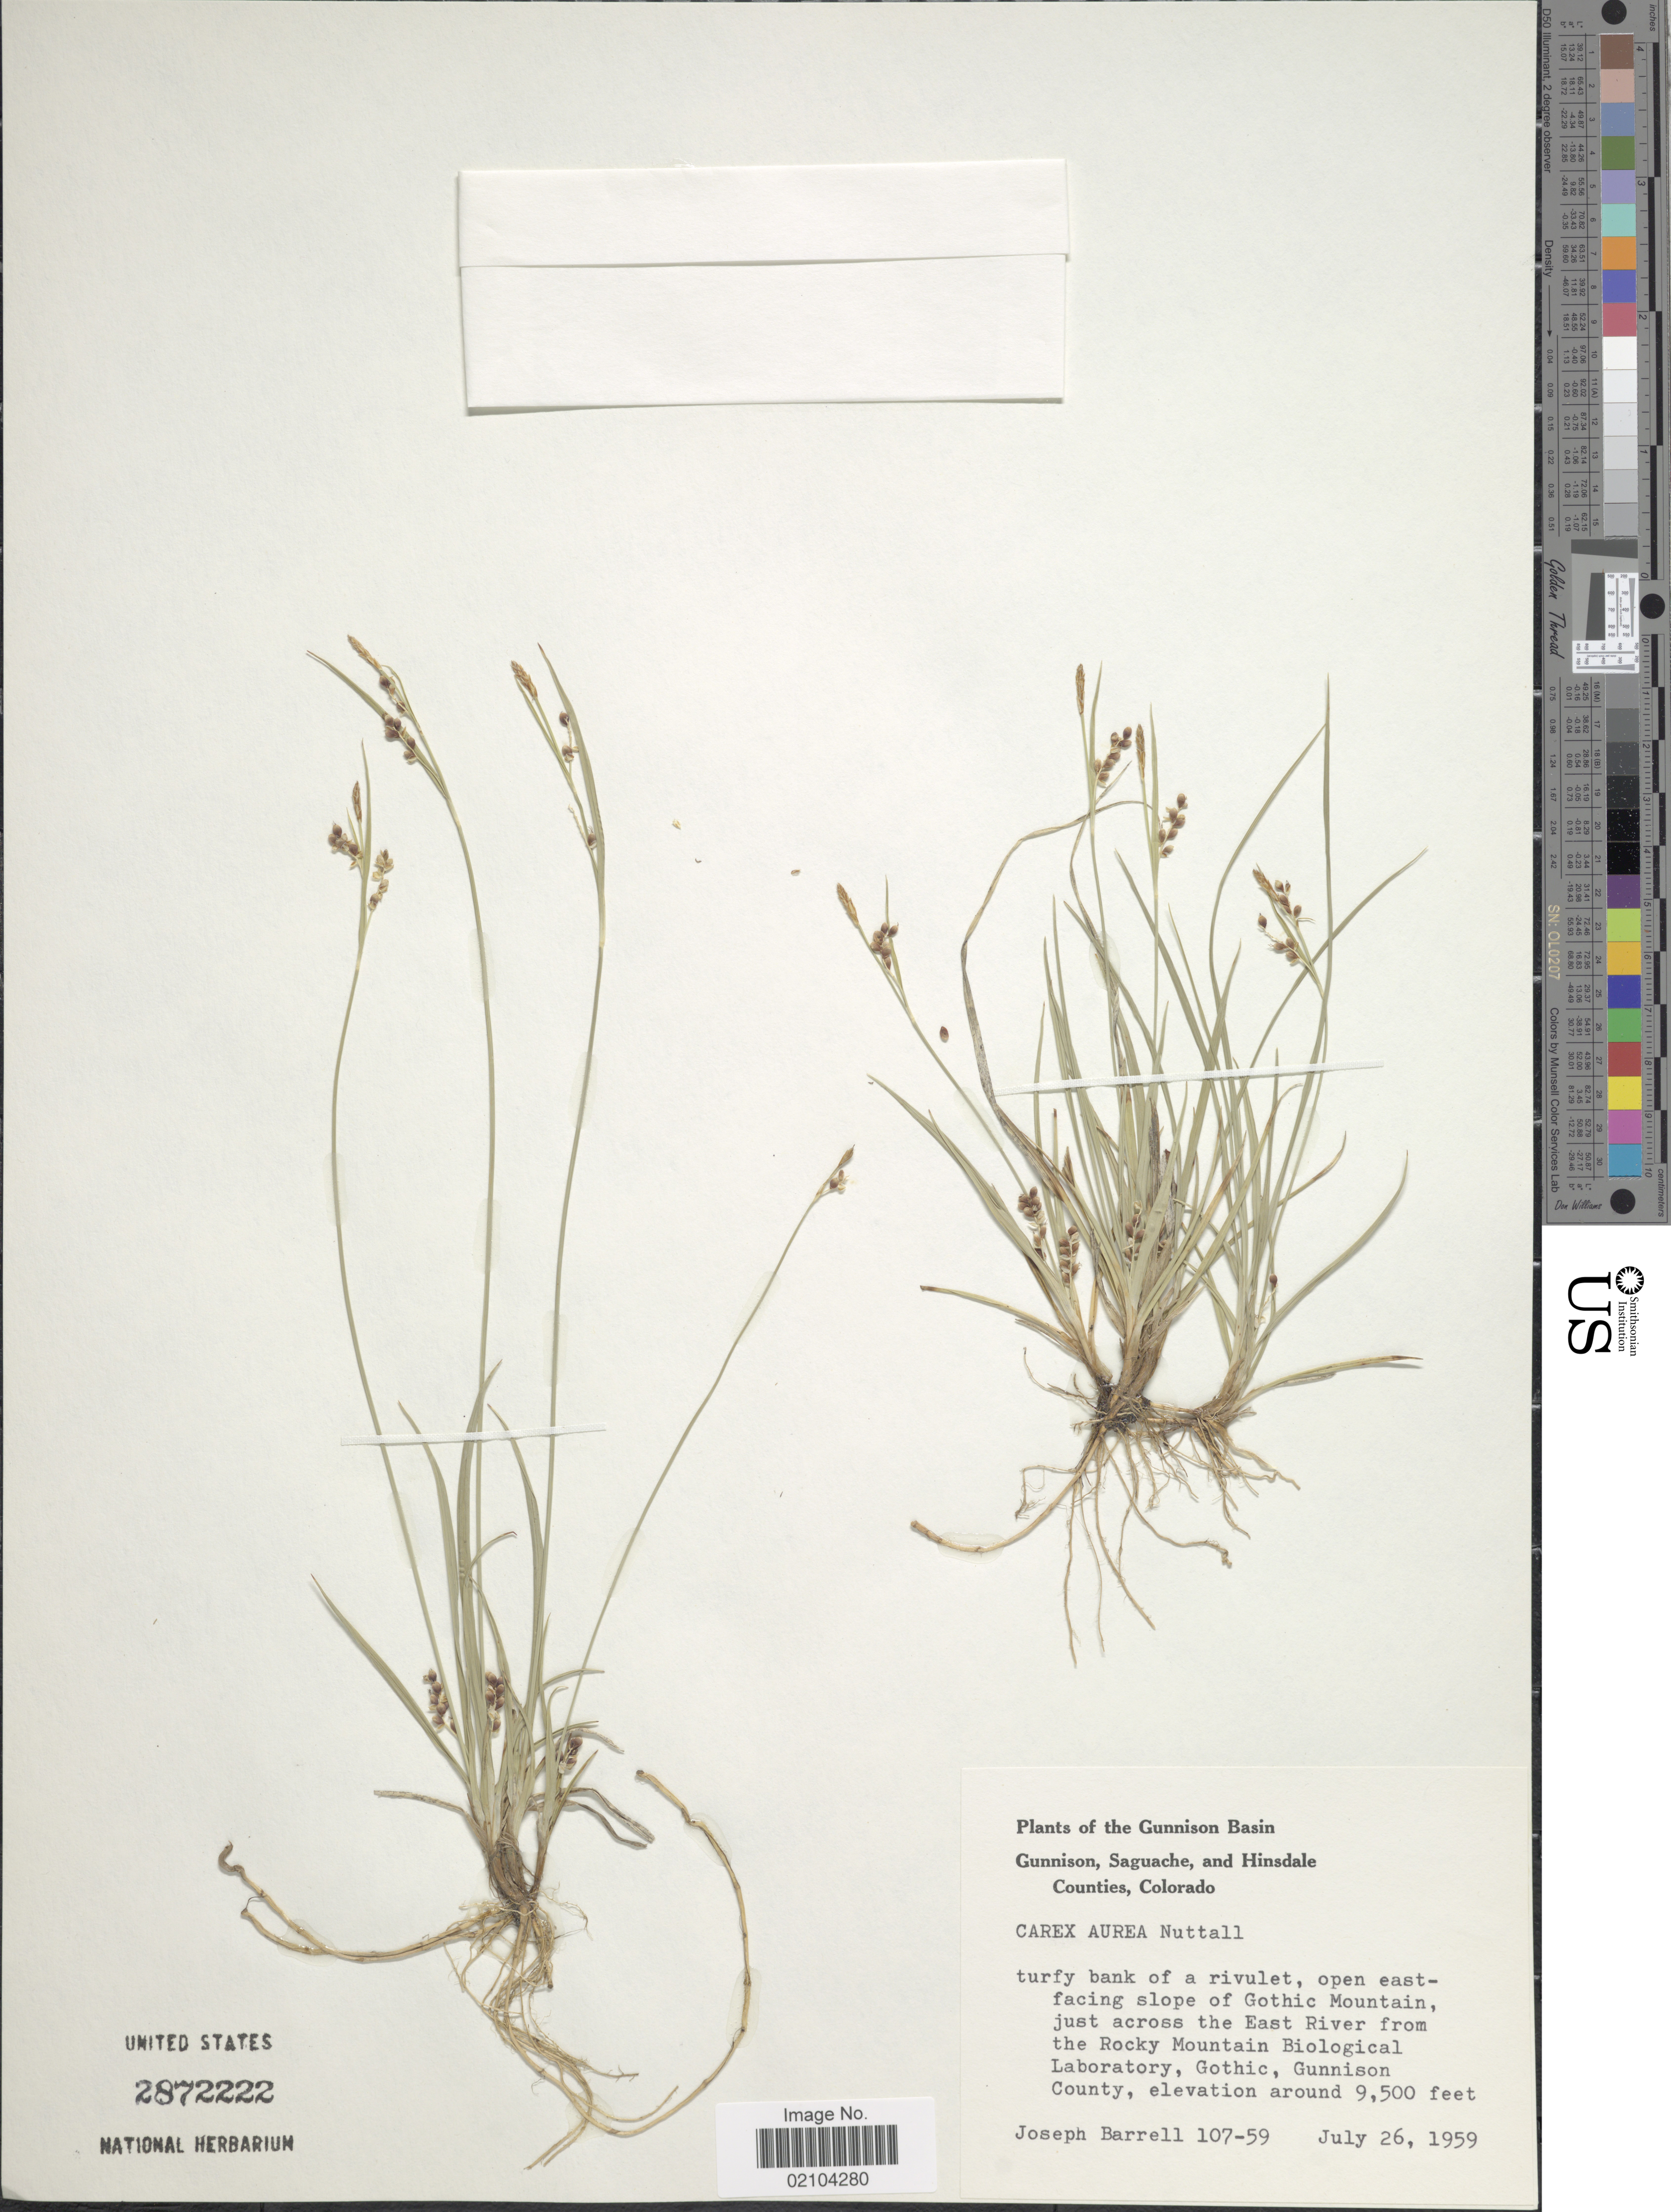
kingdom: Plantae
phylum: Tracheophyta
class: Liliopsida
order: Poales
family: Cyperaceae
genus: Carex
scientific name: Carex aurea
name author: Nutt.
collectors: J. Barrell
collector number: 107-59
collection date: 1959-07-26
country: United States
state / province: Colorado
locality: Gunnison Basin, Gunnison , Saguache, and Hinsdale Counties, Colorado. Open east-facing slope of Gothic Mountain, just across the East River from the Rocky Mountain Biological Laboratory, Gothic, Gunnison County.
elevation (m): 2896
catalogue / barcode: US 2872222